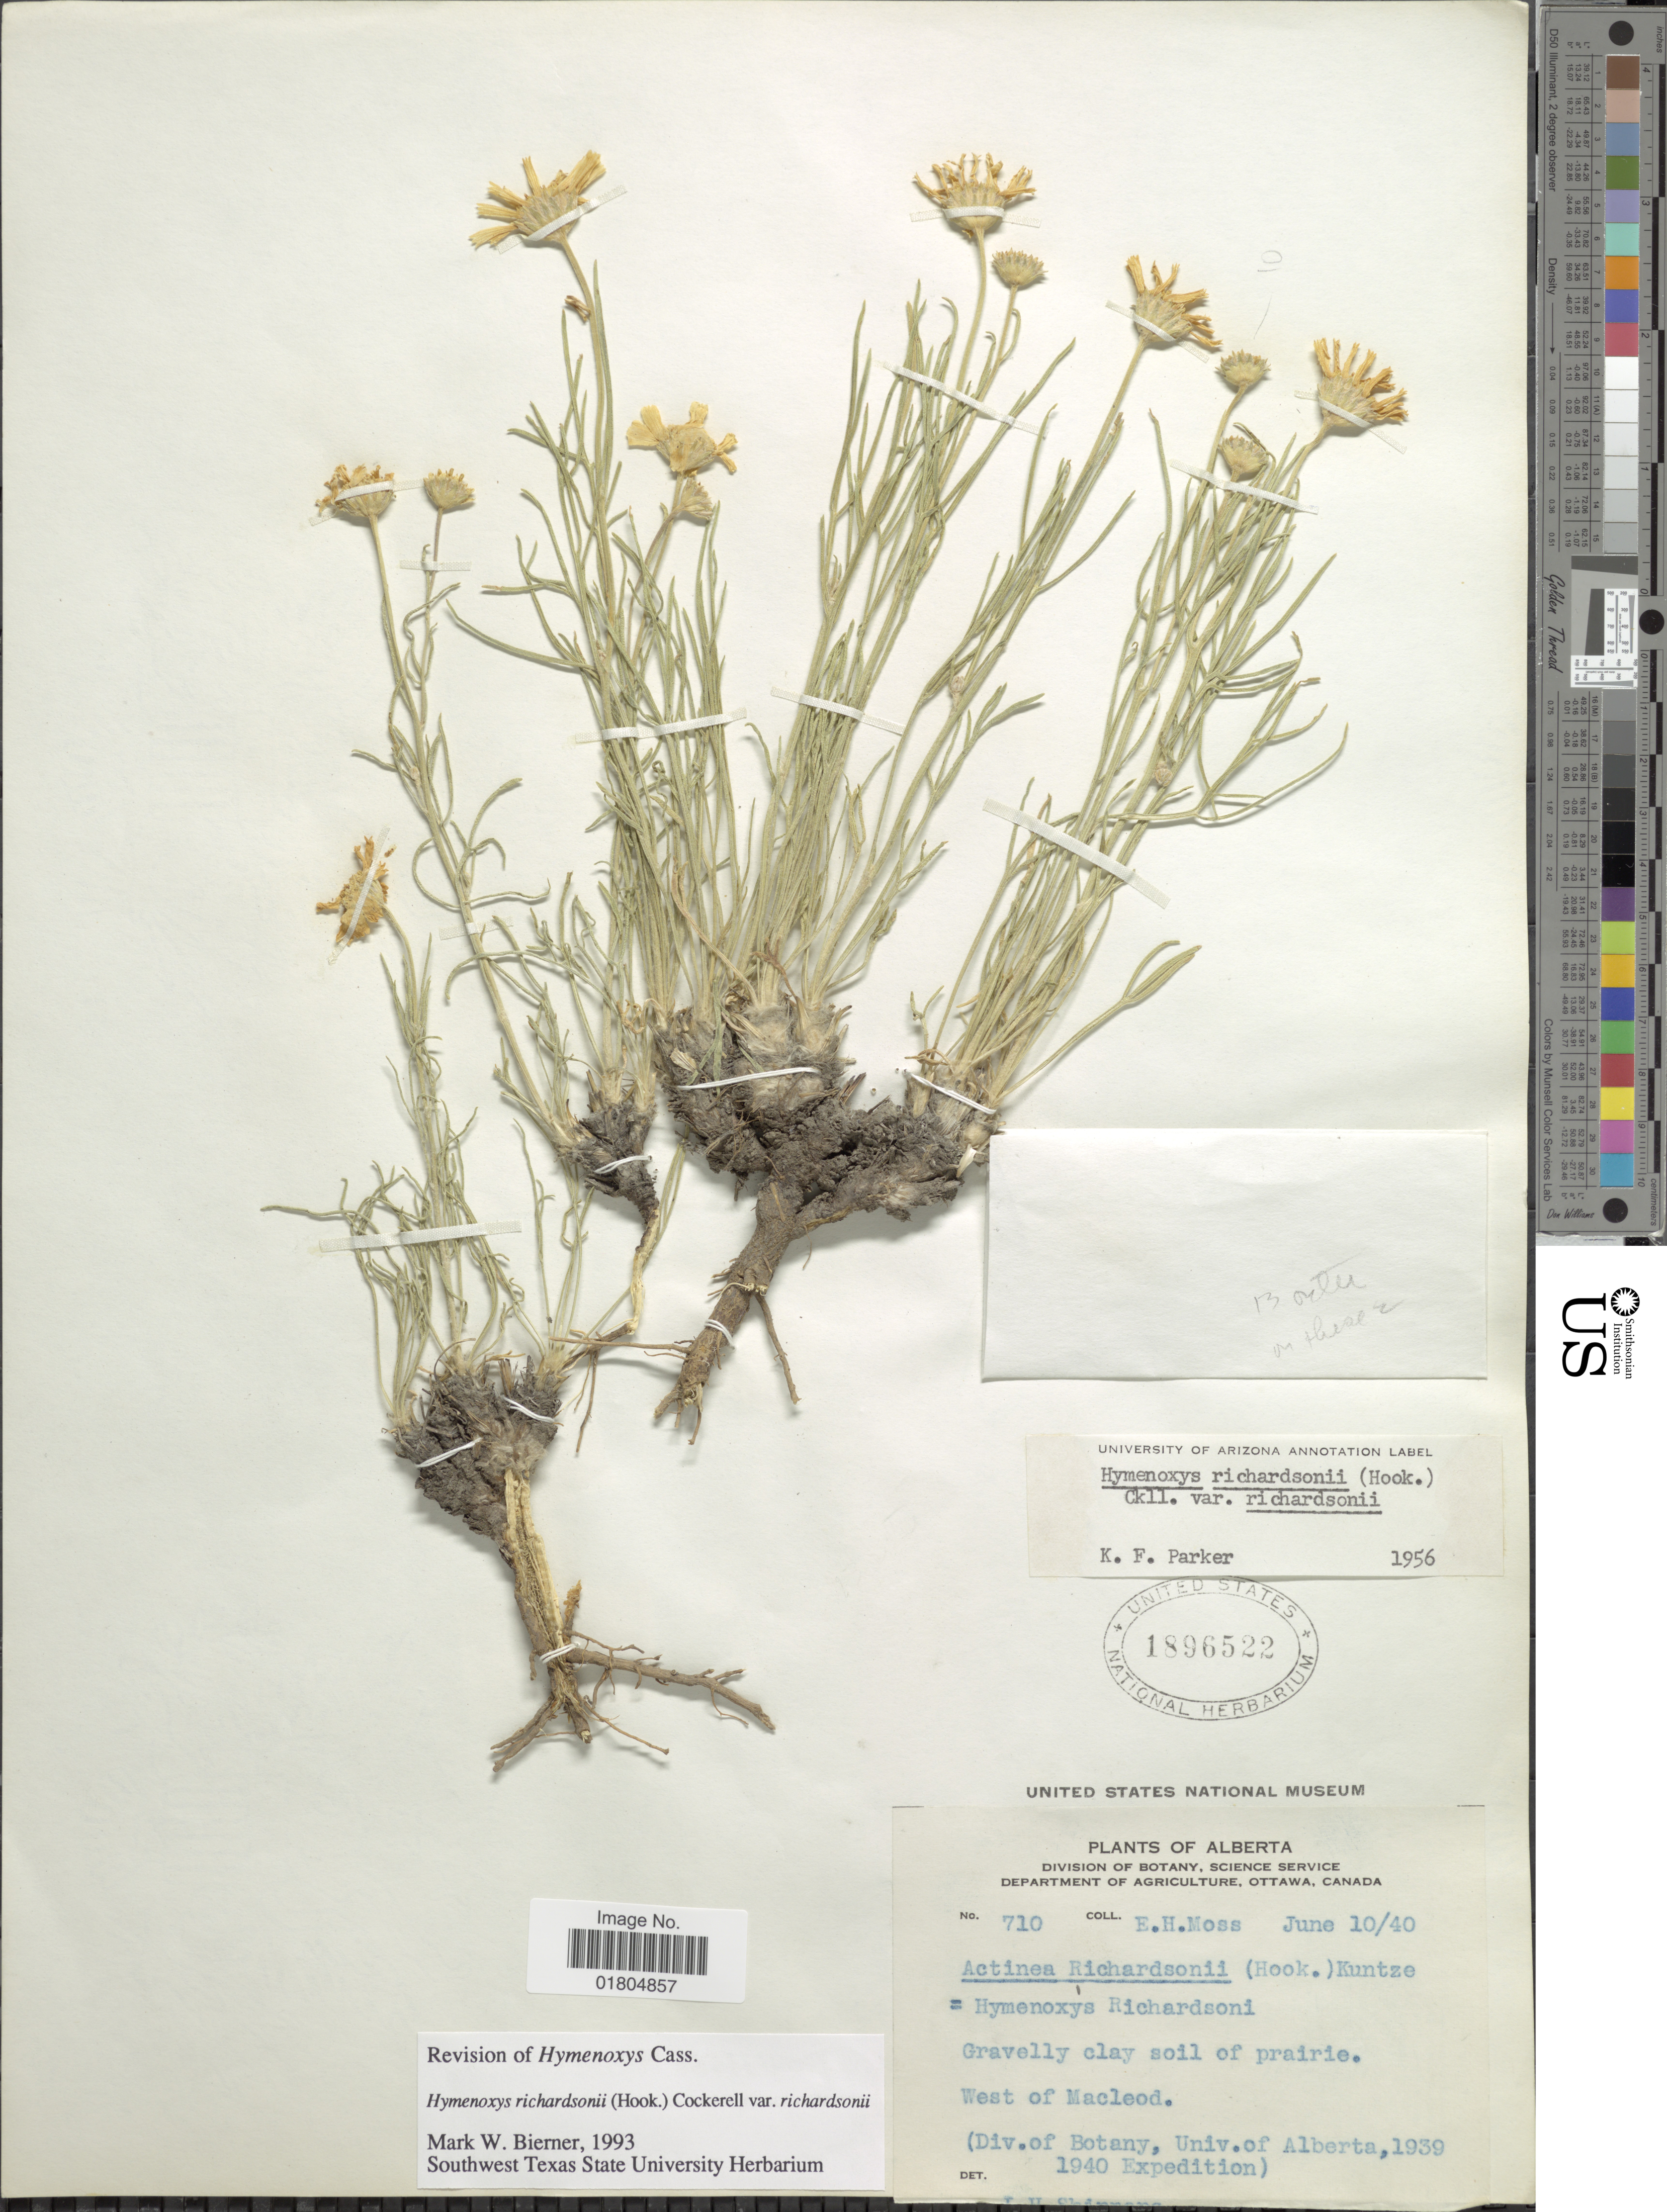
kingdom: Plantae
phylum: Tracheophyta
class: Magnoliopsida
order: Asterales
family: Asteraceae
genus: Hymenoxys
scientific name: Hymenoxys richardsonii var. richardsonii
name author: (Hook.) Cockerell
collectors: E. Moss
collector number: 710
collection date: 1940-08-01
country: Canada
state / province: Alberta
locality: West of Macleod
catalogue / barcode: US 1896522